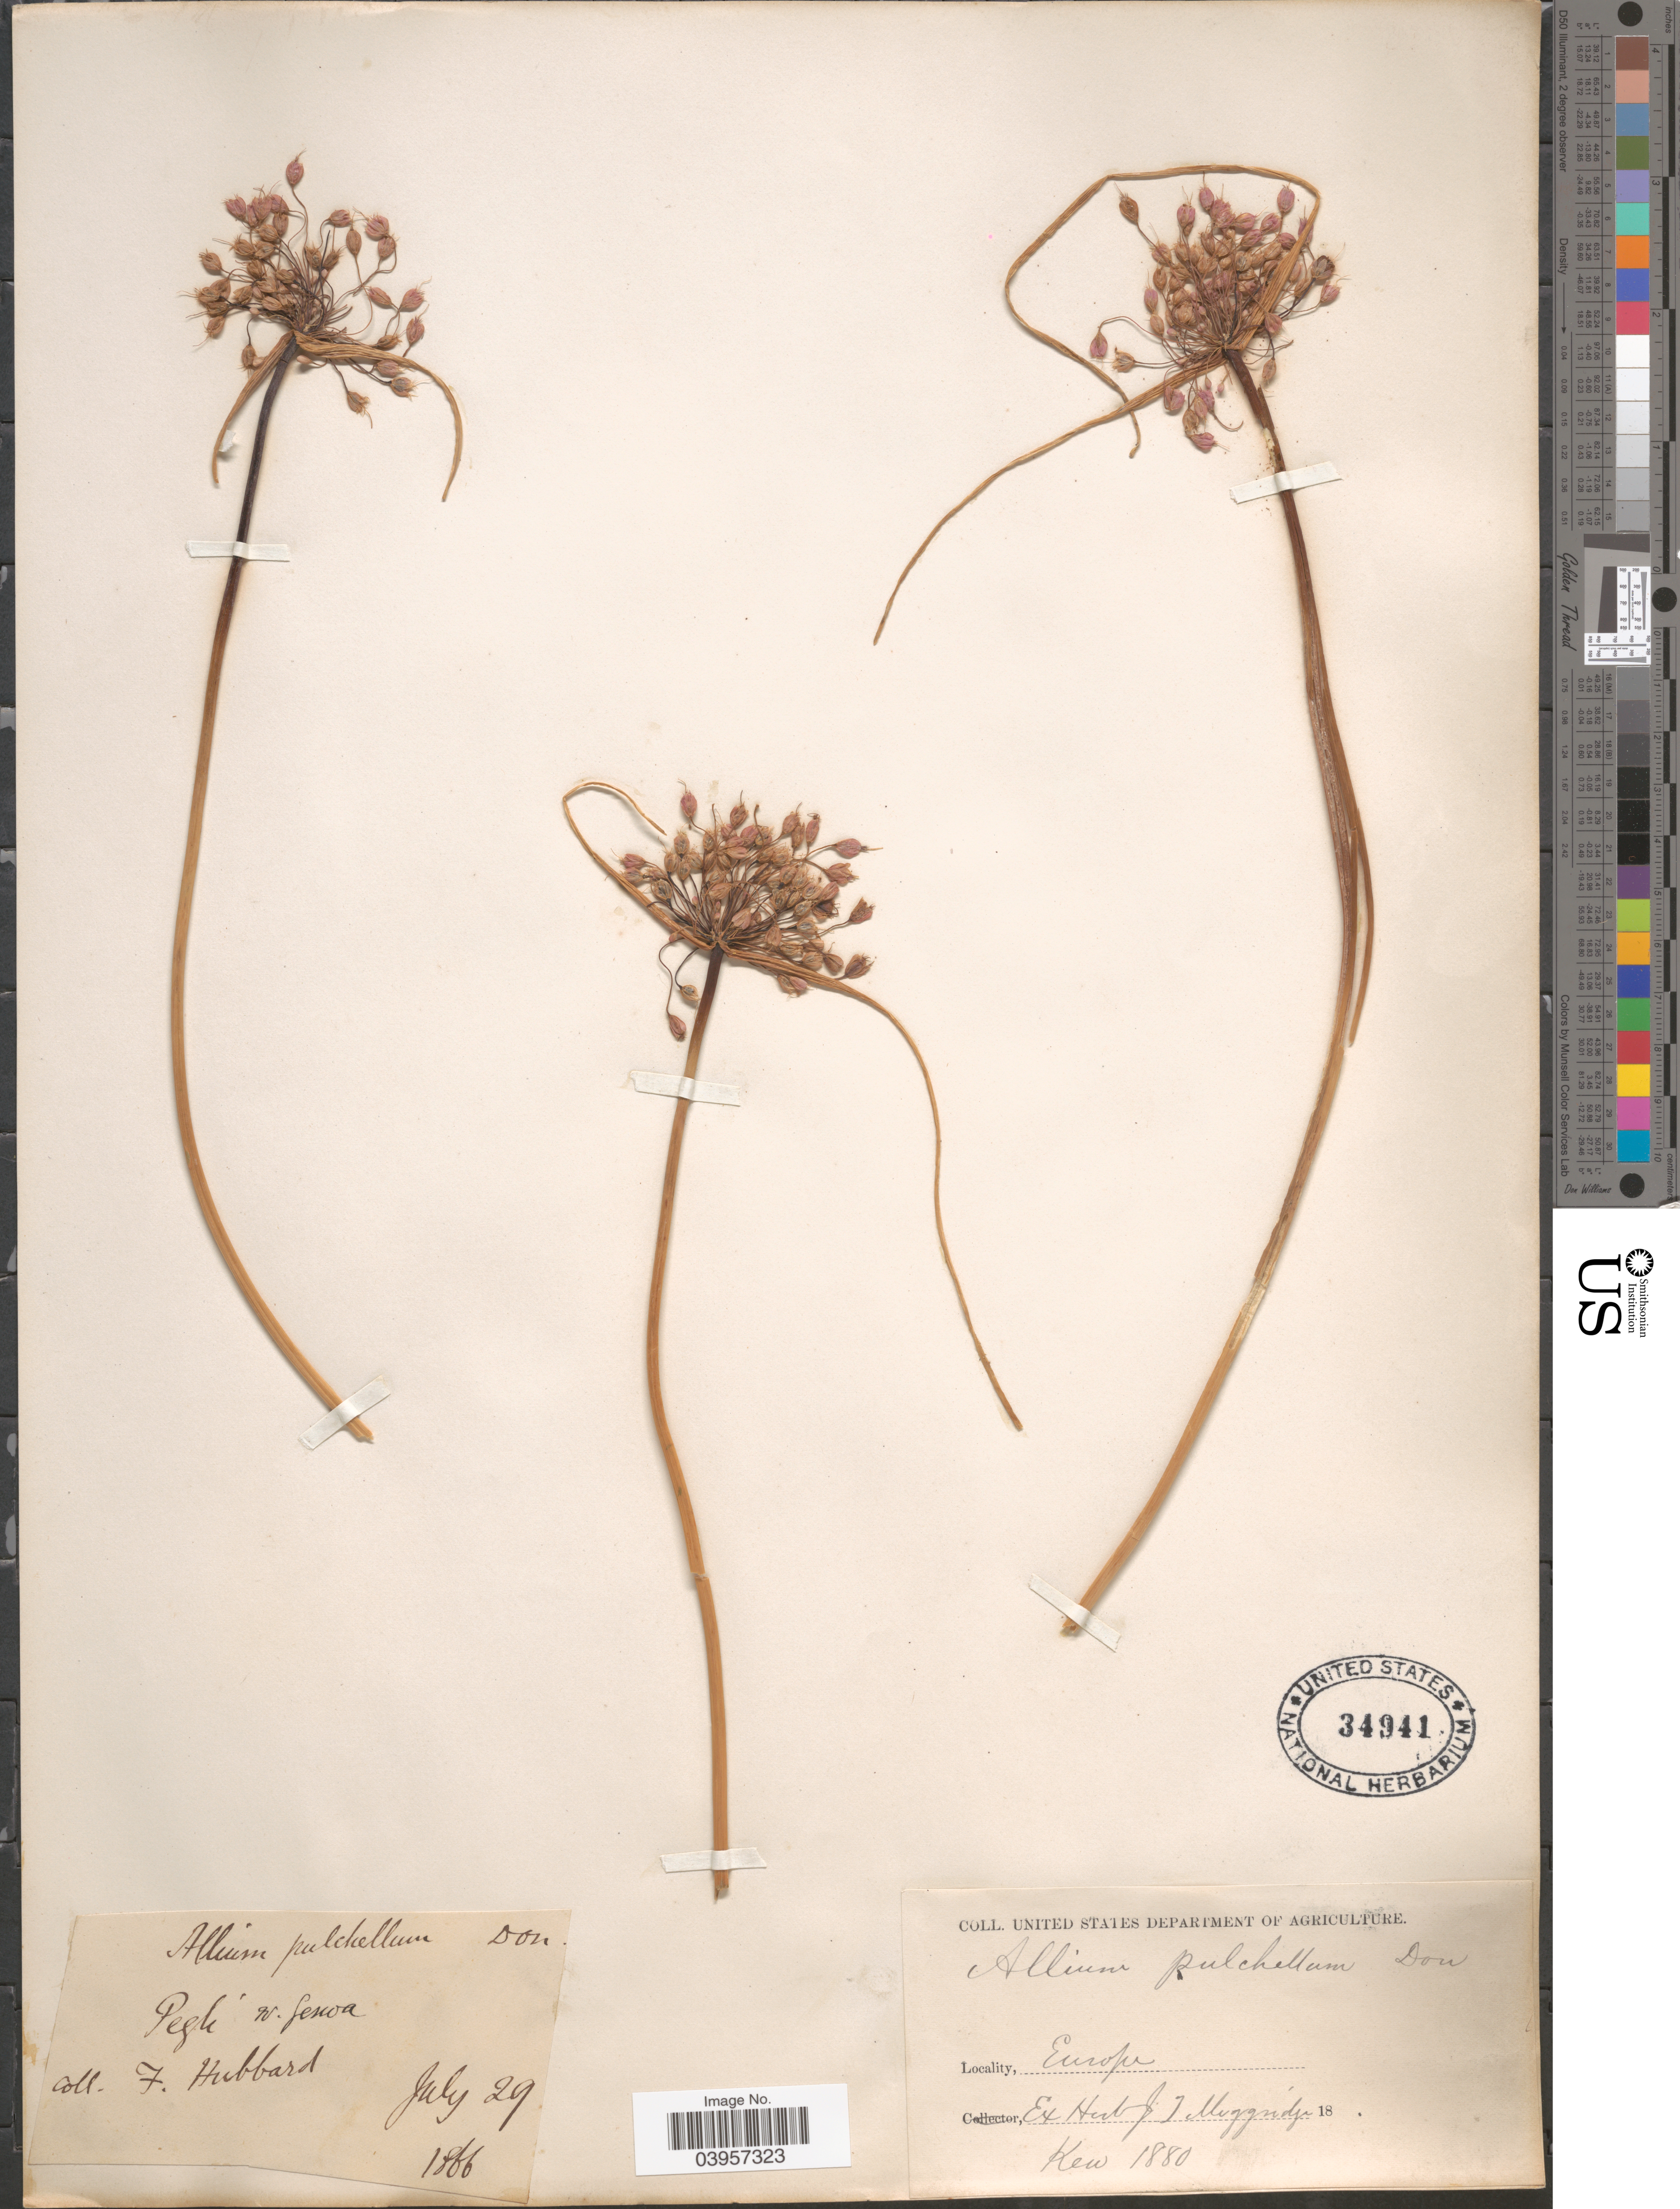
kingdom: Plantae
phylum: Tracheophyta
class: Liliopsida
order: Asparagales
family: Amaryllidaceae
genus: Allium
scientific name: Allium pulchellum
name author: G. Don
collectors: F. Hubbard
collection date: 1866-07-29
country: Italy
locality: Pegh w. genoa. Europe.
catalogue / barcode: US 34941